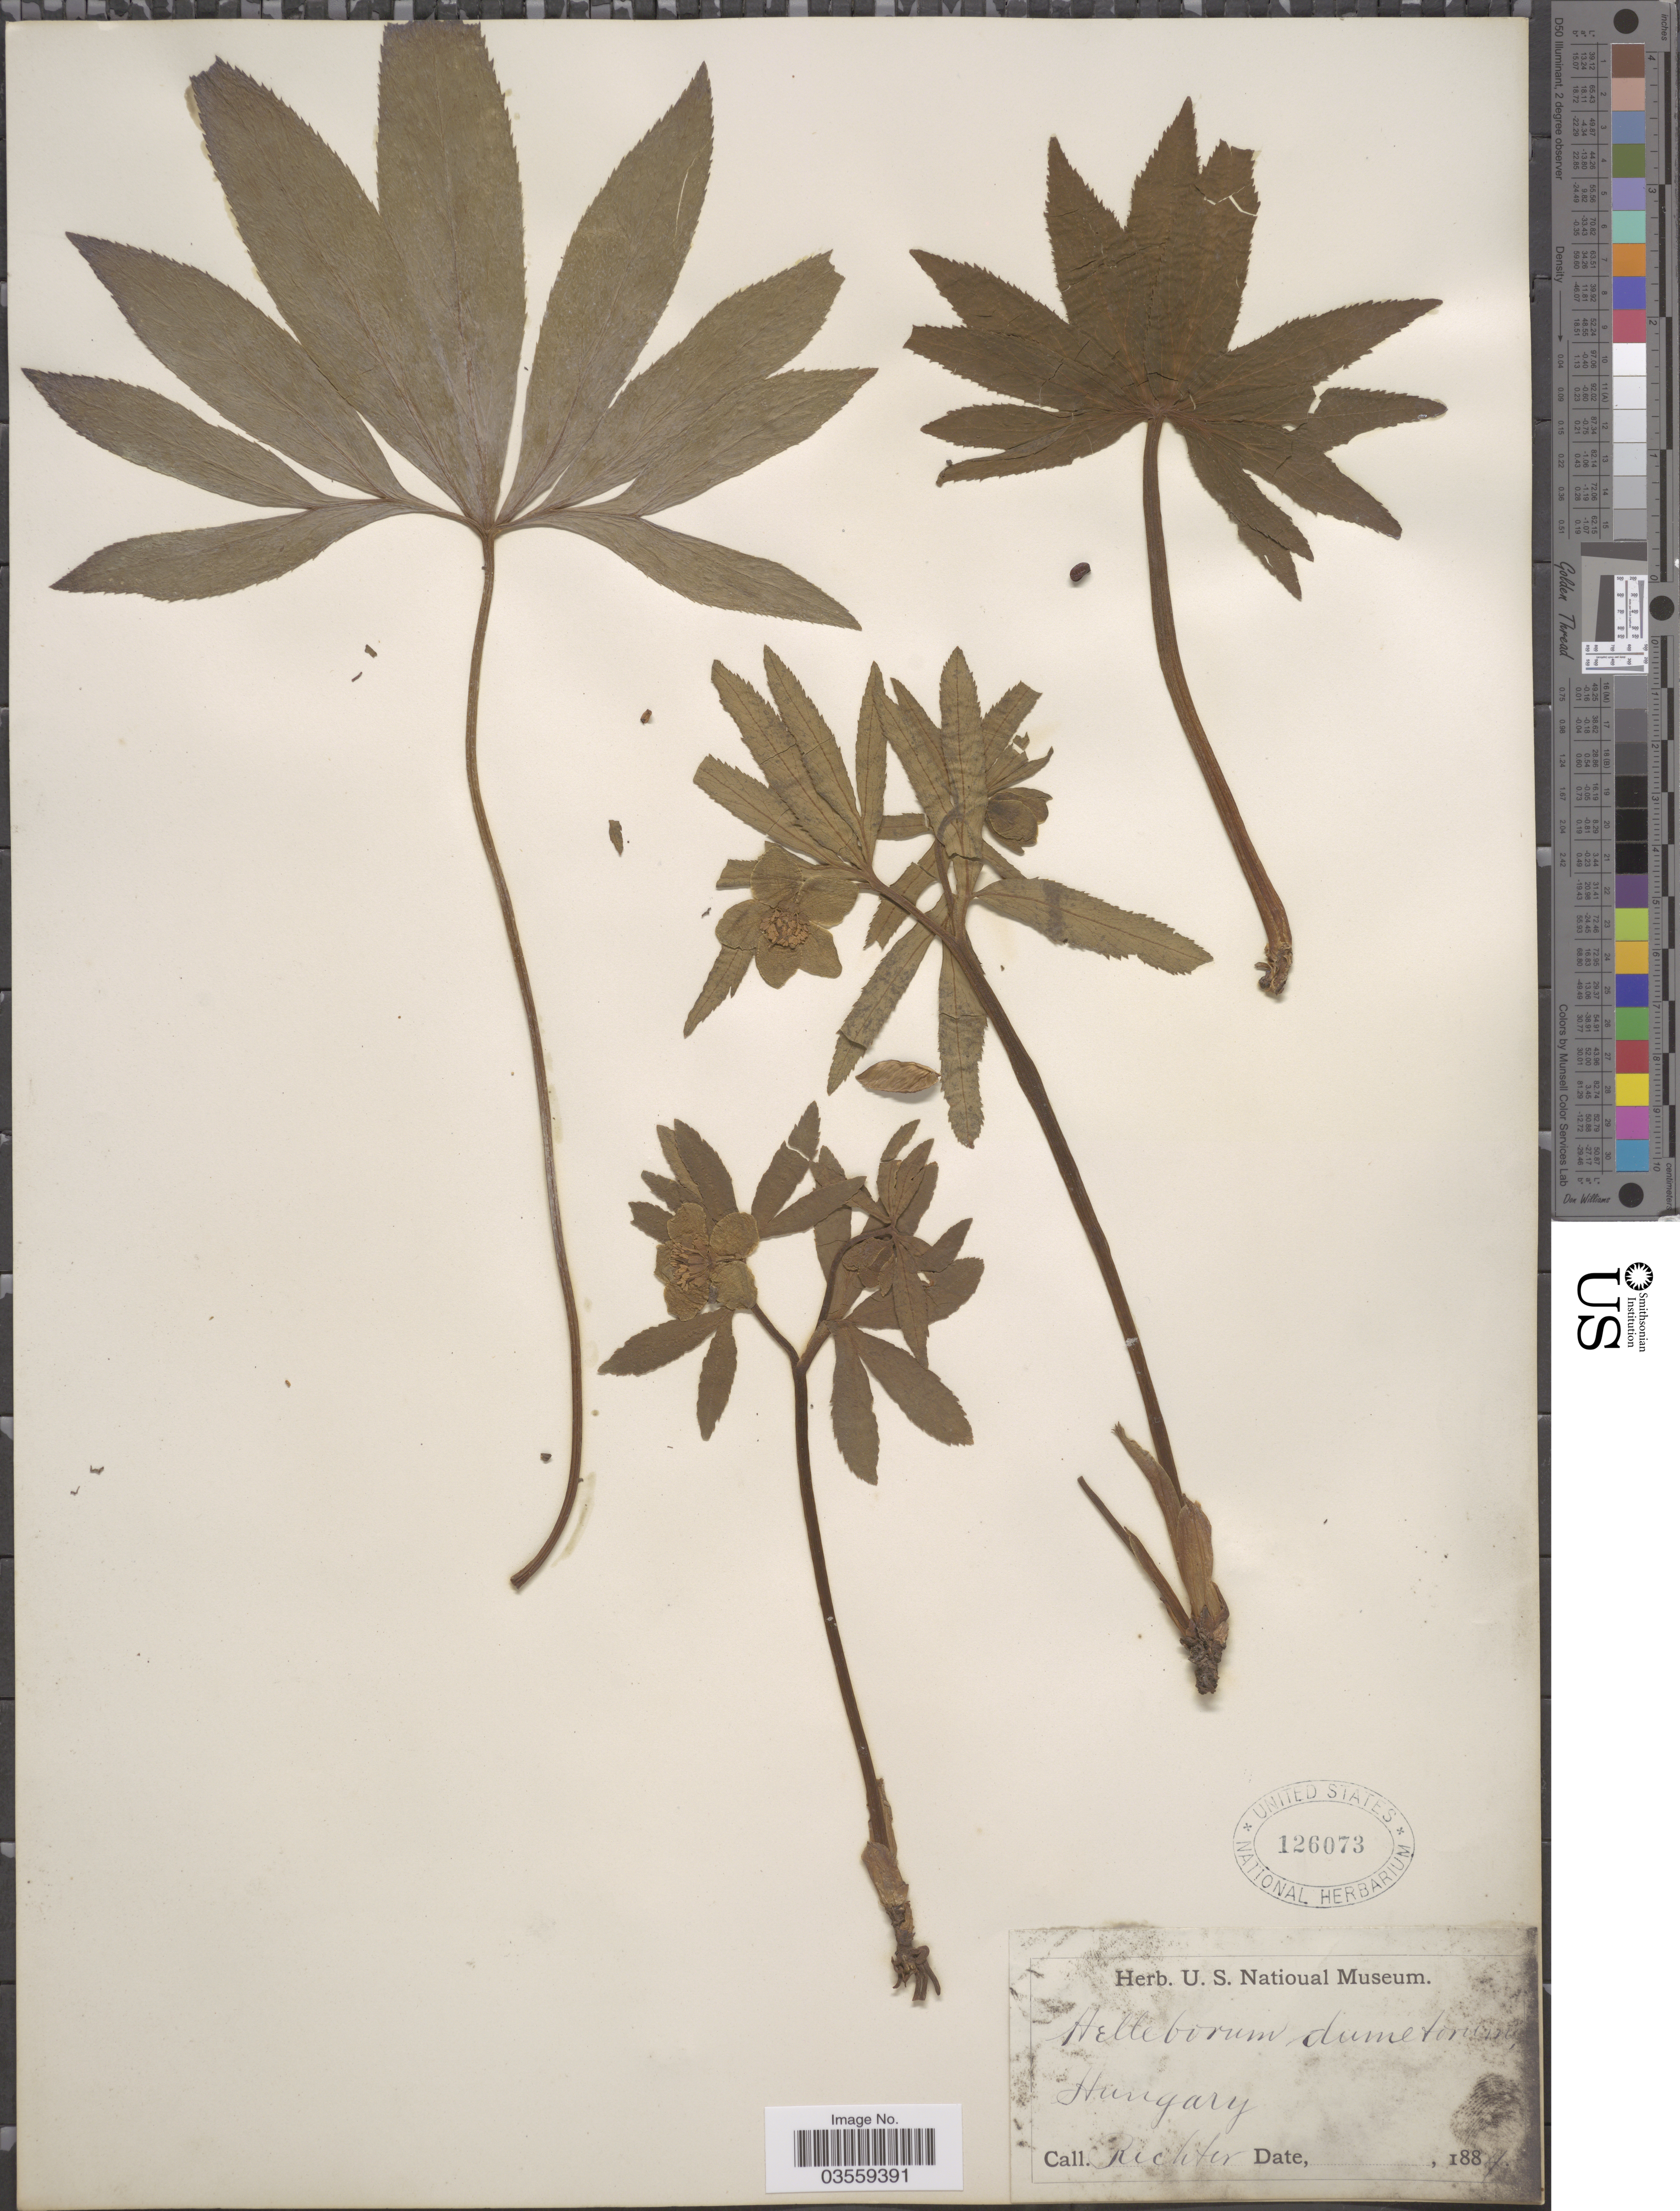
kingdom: Plantae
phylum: Tracheophyta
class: Magnoliopsida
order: Ranunculales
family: Ranunculaceae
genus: Helleborus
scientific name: Helleborus dumetorum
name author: Waldst. & Kit. ex Willd.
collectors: -- Richter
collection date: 1887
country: Hungary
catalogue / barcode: US 126073